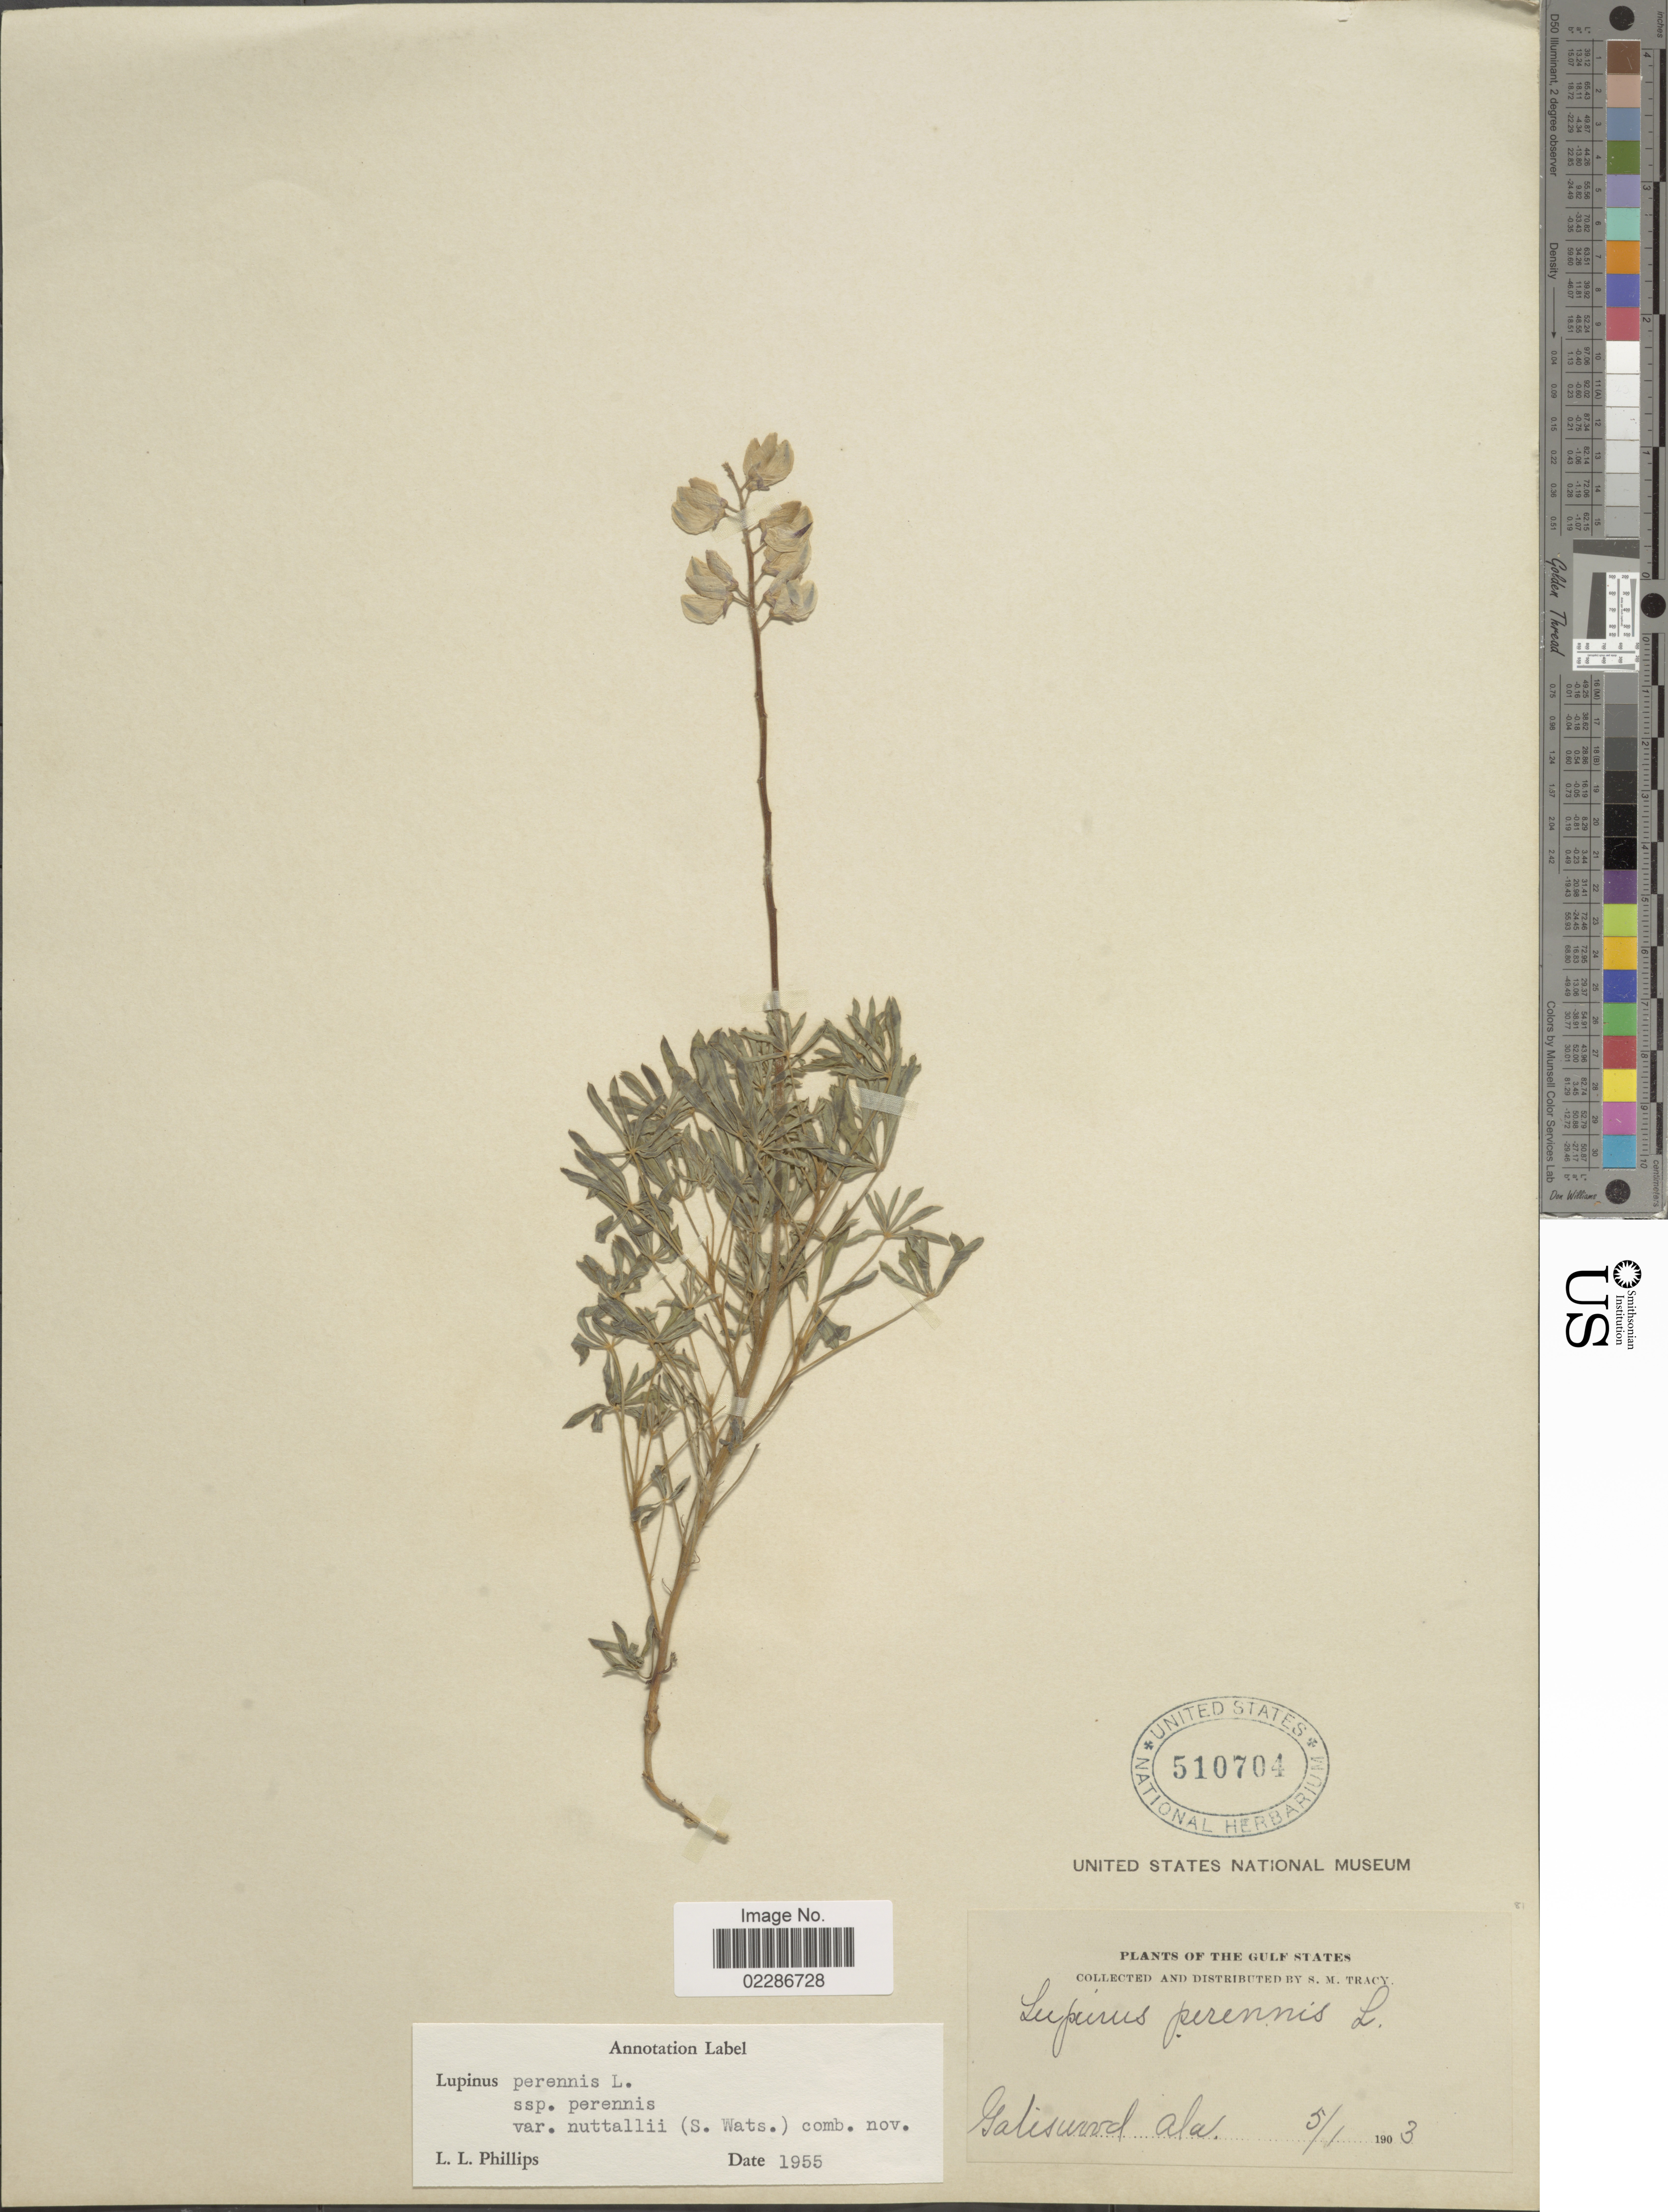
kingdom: Plantae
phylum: Tracheophyta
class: Magnoliopsida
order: Fabales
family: Fabaceae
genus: Lupinus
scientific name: Lupinus perennis subsp. gracilis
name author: (Chapm.) D.B. Dunn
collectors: S. M. Tracy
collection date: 1903-05-01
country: United States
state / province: Alabama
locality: The Gulf States, Gatiswood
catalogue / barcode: US 510704